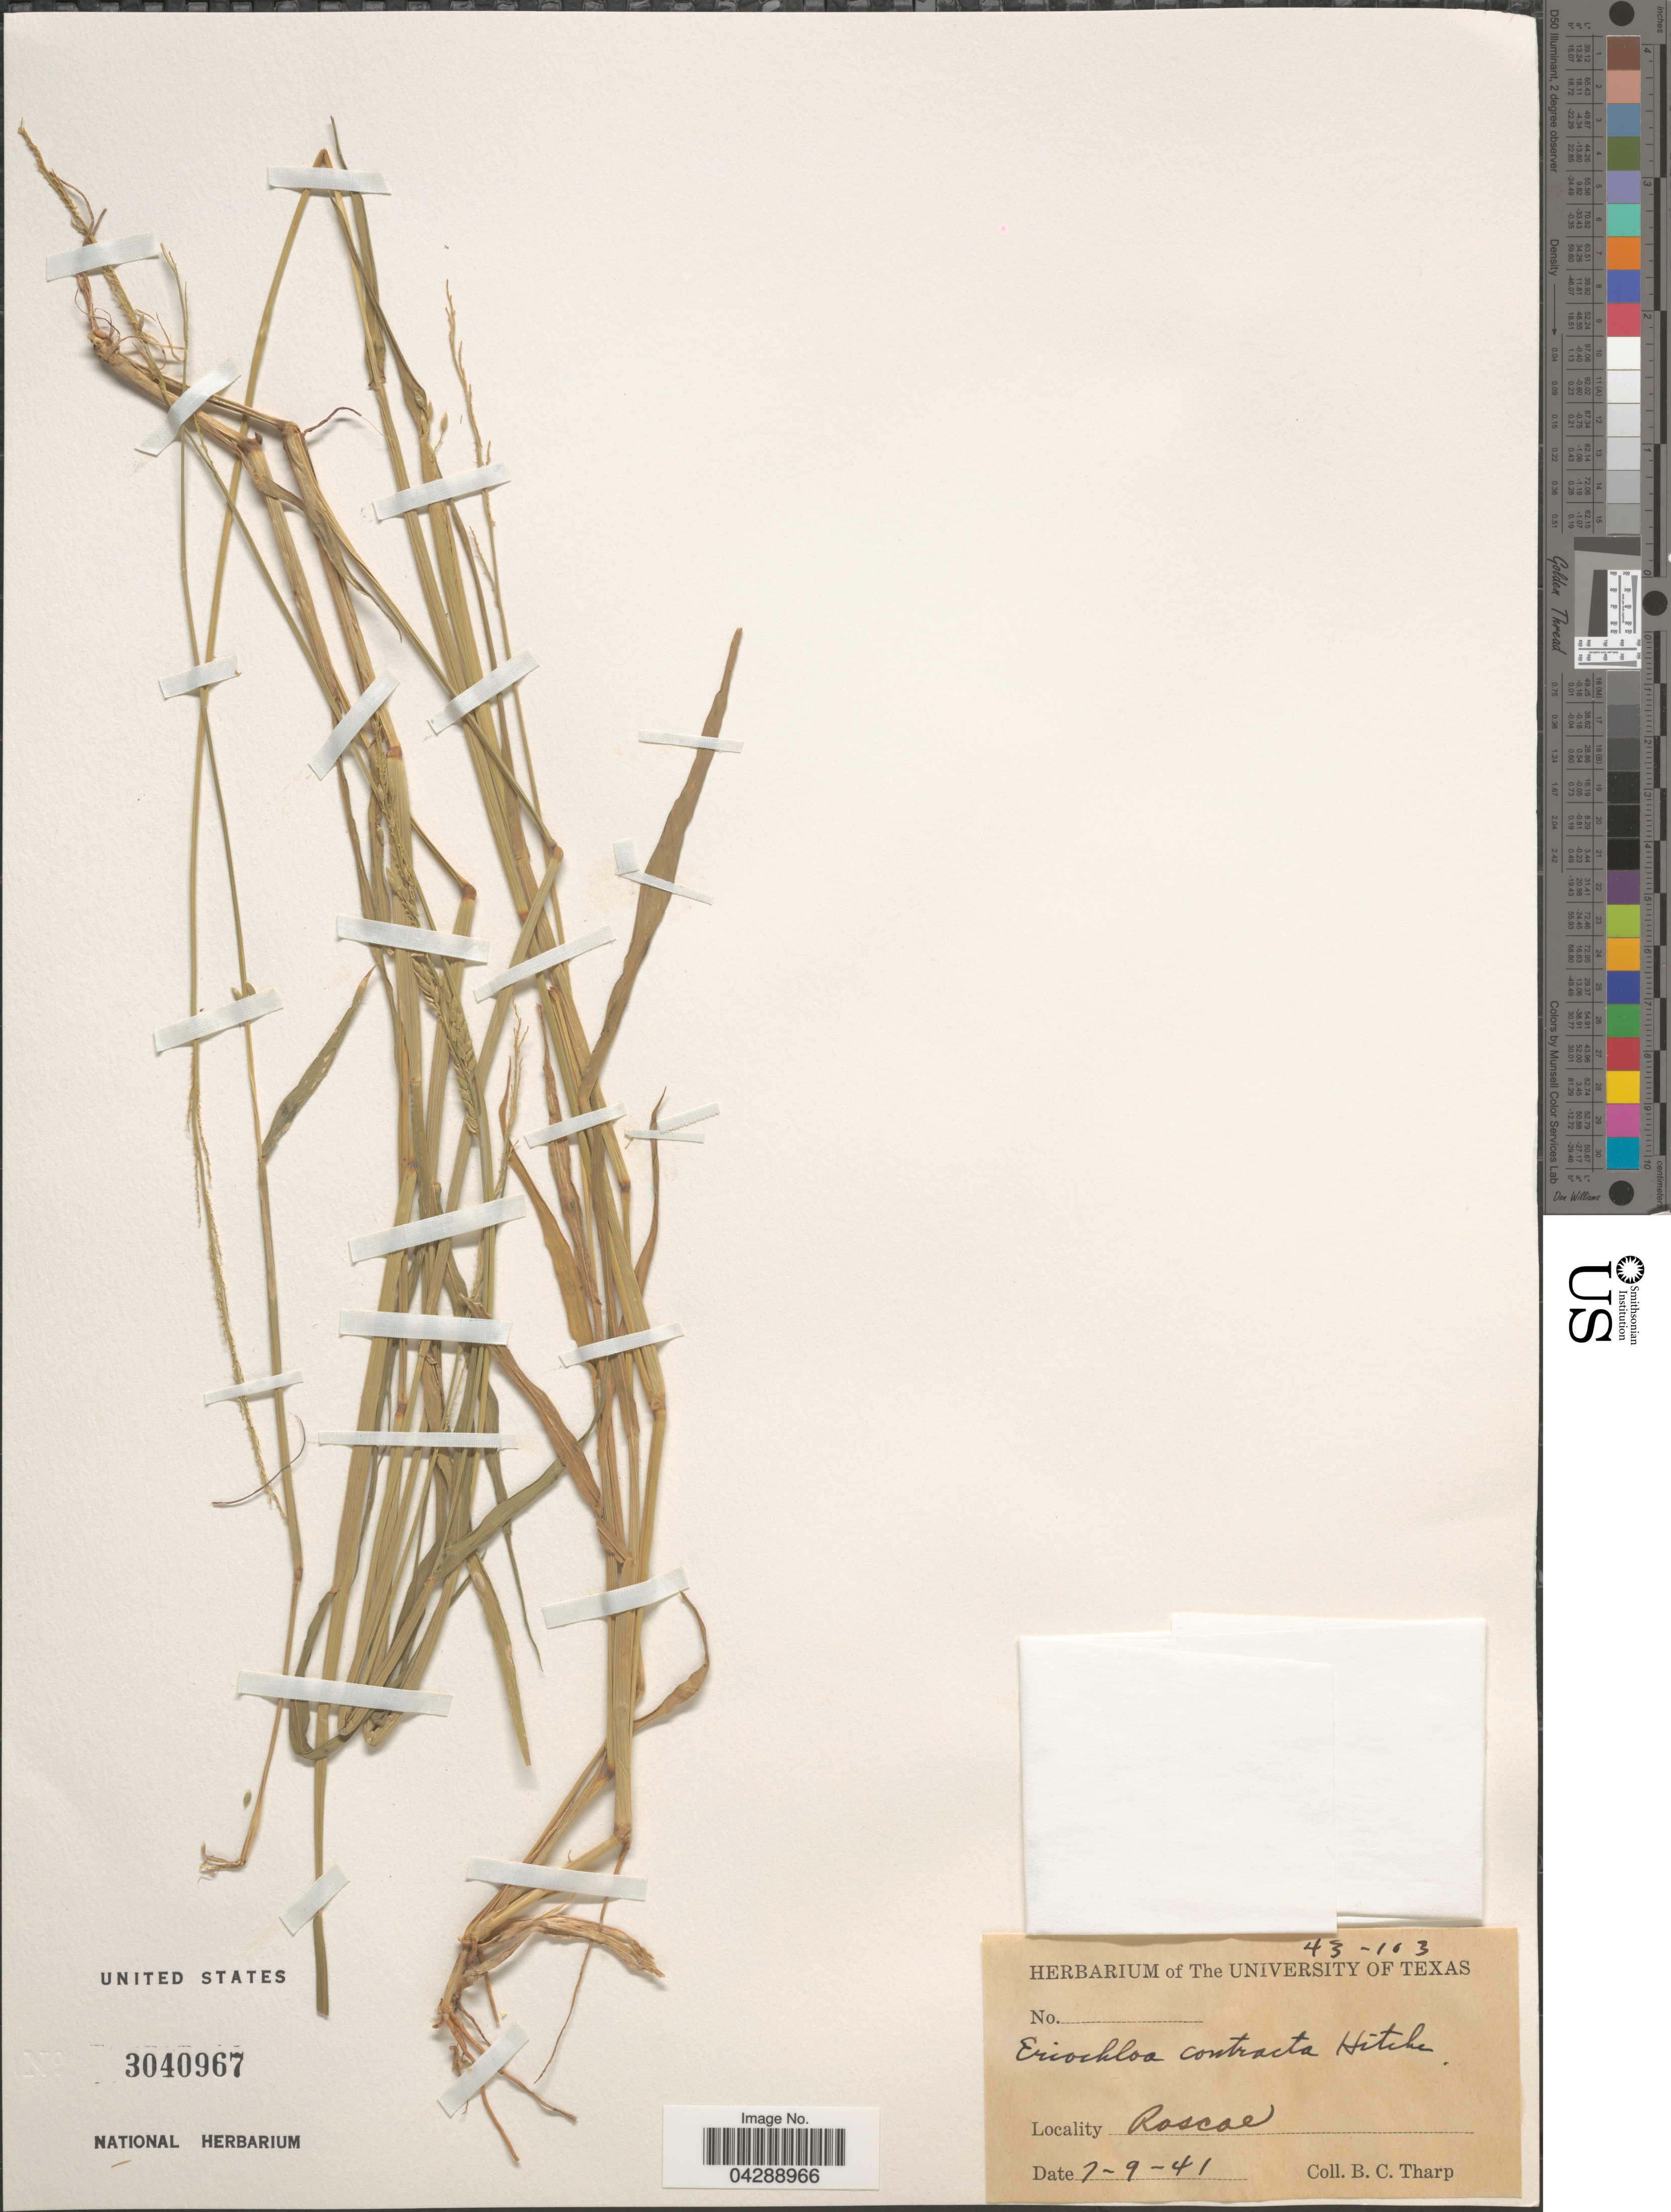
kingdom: Plantae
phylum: Tracheophyta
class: Liliopsida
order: Poales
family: Poaceae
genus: Eriochloa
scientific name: Eriochloa contracta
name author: Hitchc.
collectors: B. C. Tharp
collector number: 43-103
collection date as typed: Transcribed d/m/y: 9/7/41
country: United States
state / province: Texas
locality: Roscoe.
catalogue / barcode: US 3040967